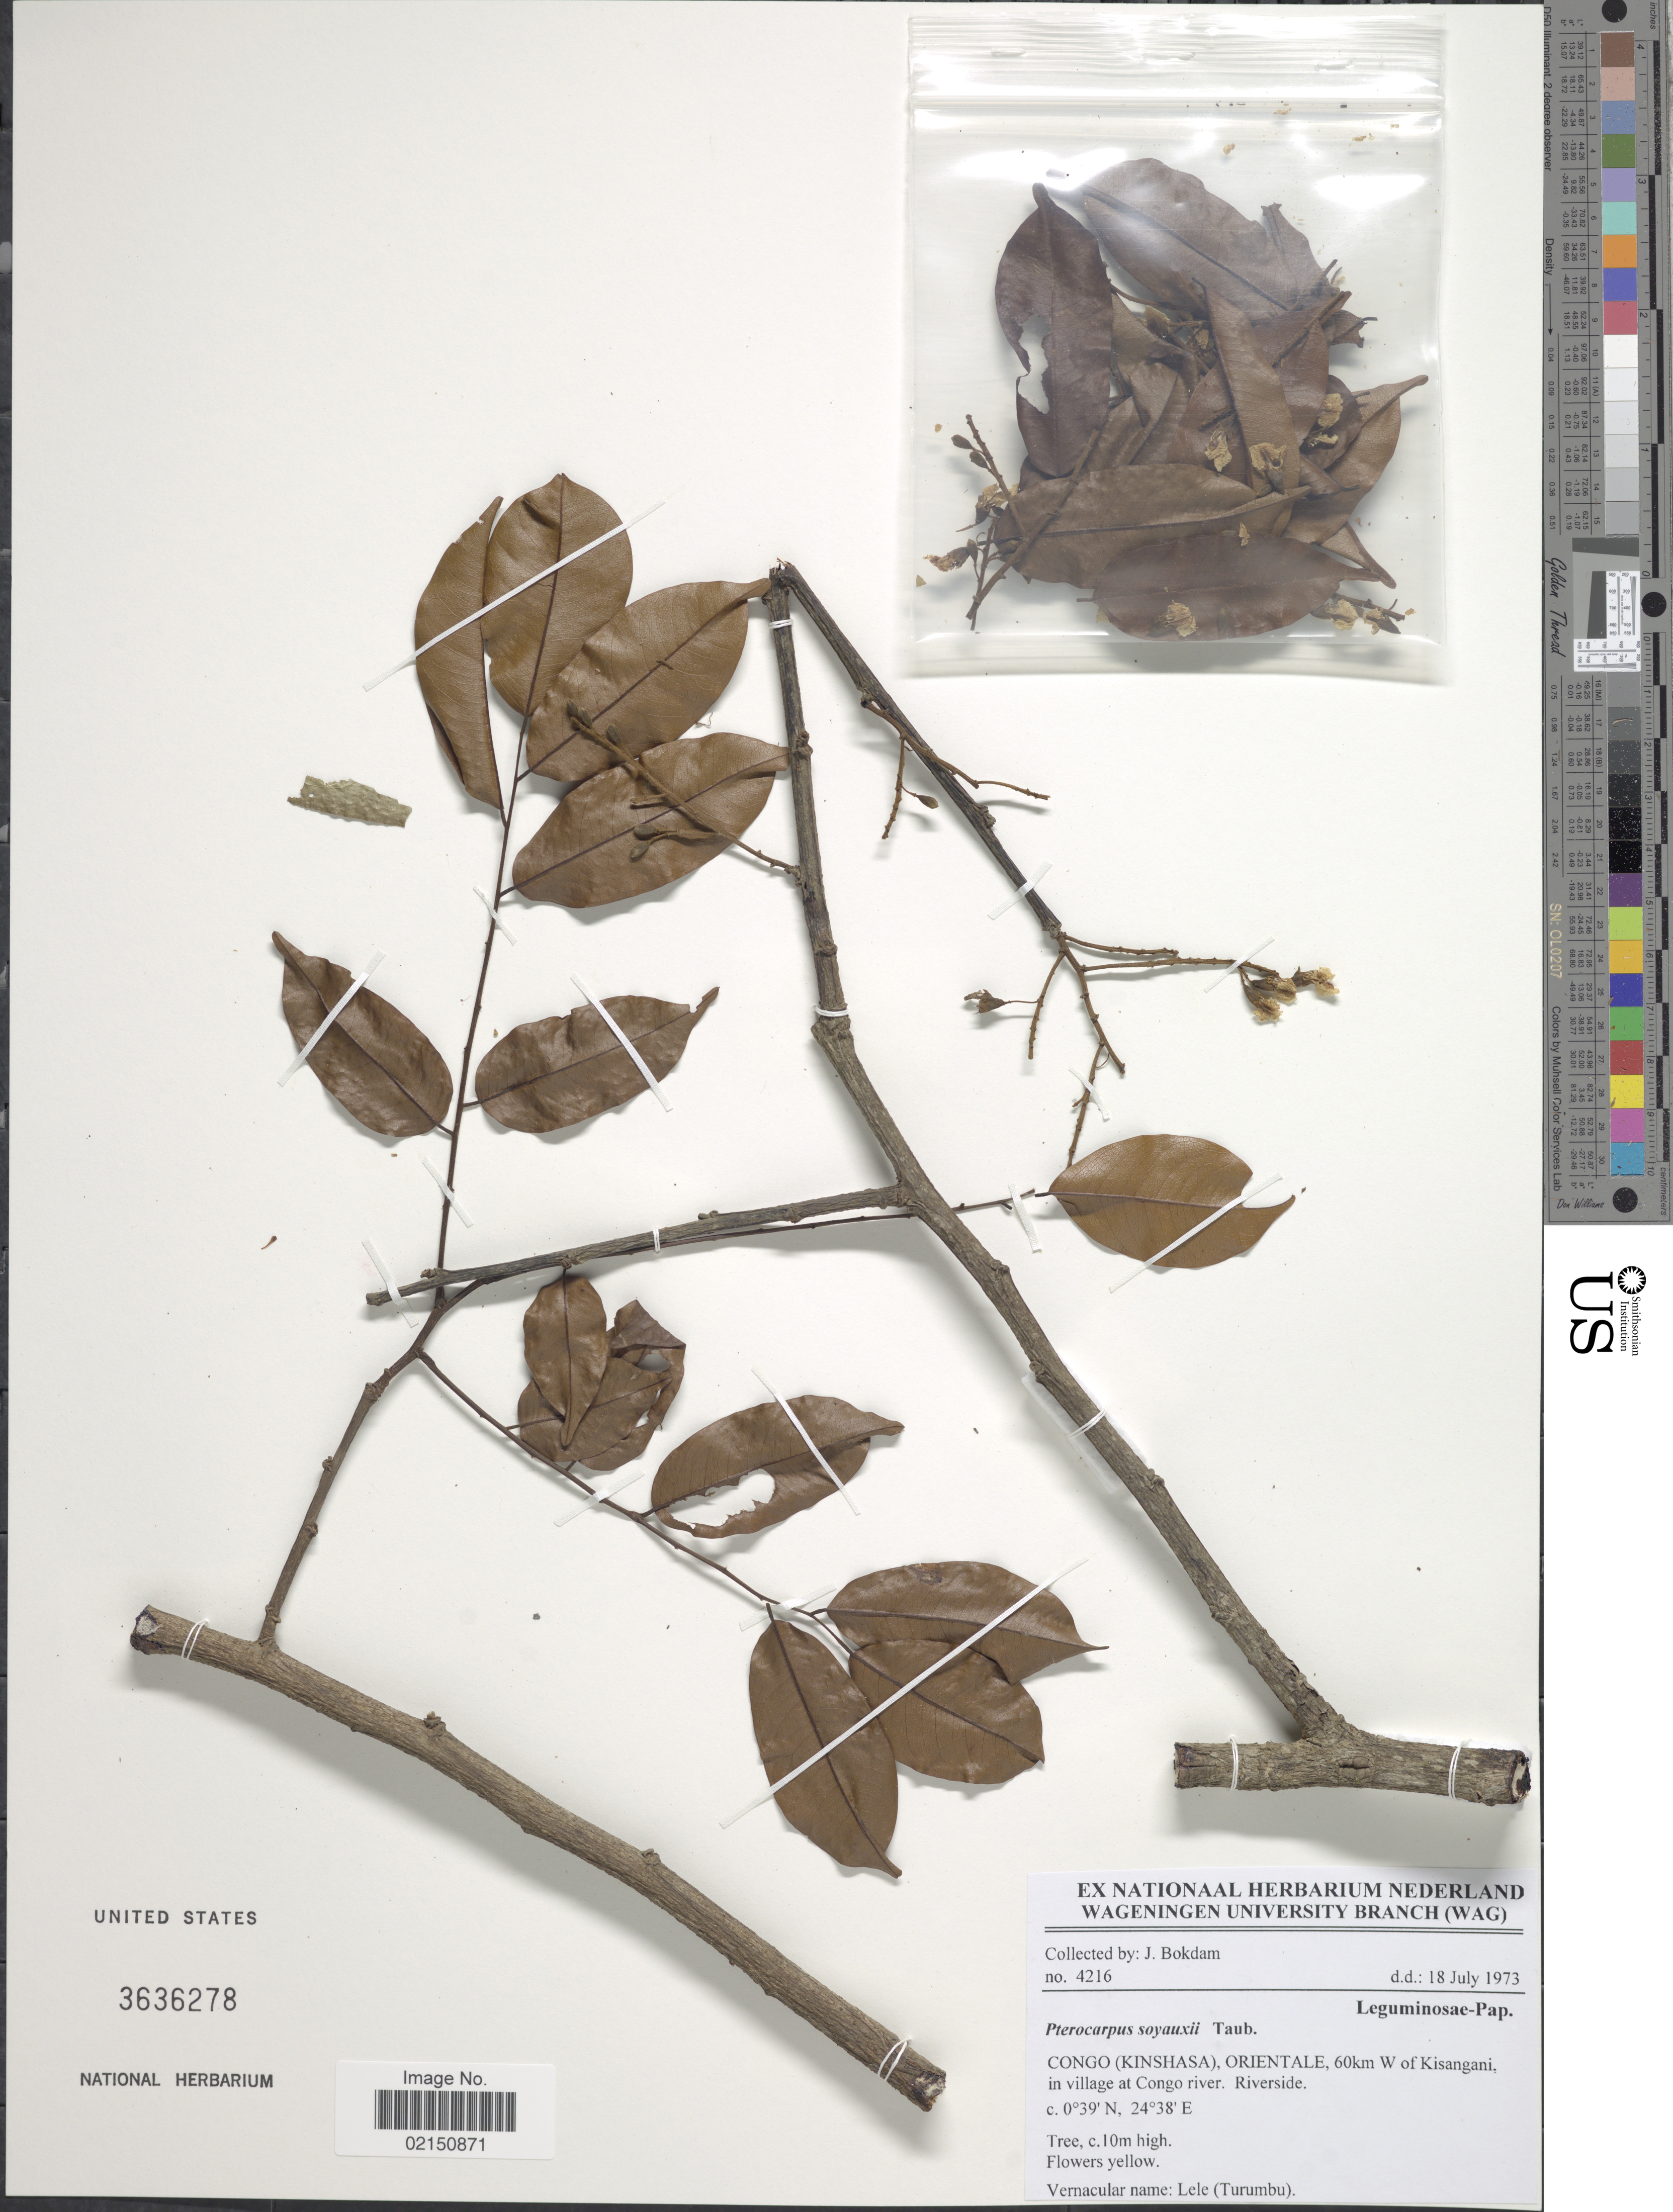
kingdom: Plantae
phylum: Tracheophyta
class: Magnoliopsida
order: Fabales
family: Fabaceae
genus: Pterocarpus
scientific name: Pterocarpus soyauxii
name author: Taub.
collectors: J. Bokdam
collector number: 4216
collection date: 1973-07-18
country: Congo, Democratic Republic of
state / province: Tshopo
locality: Congo (Kinshasa), Orientale, 60km W of Kisangani, in village at Congo river. Riverside.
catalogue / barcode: US 3636278